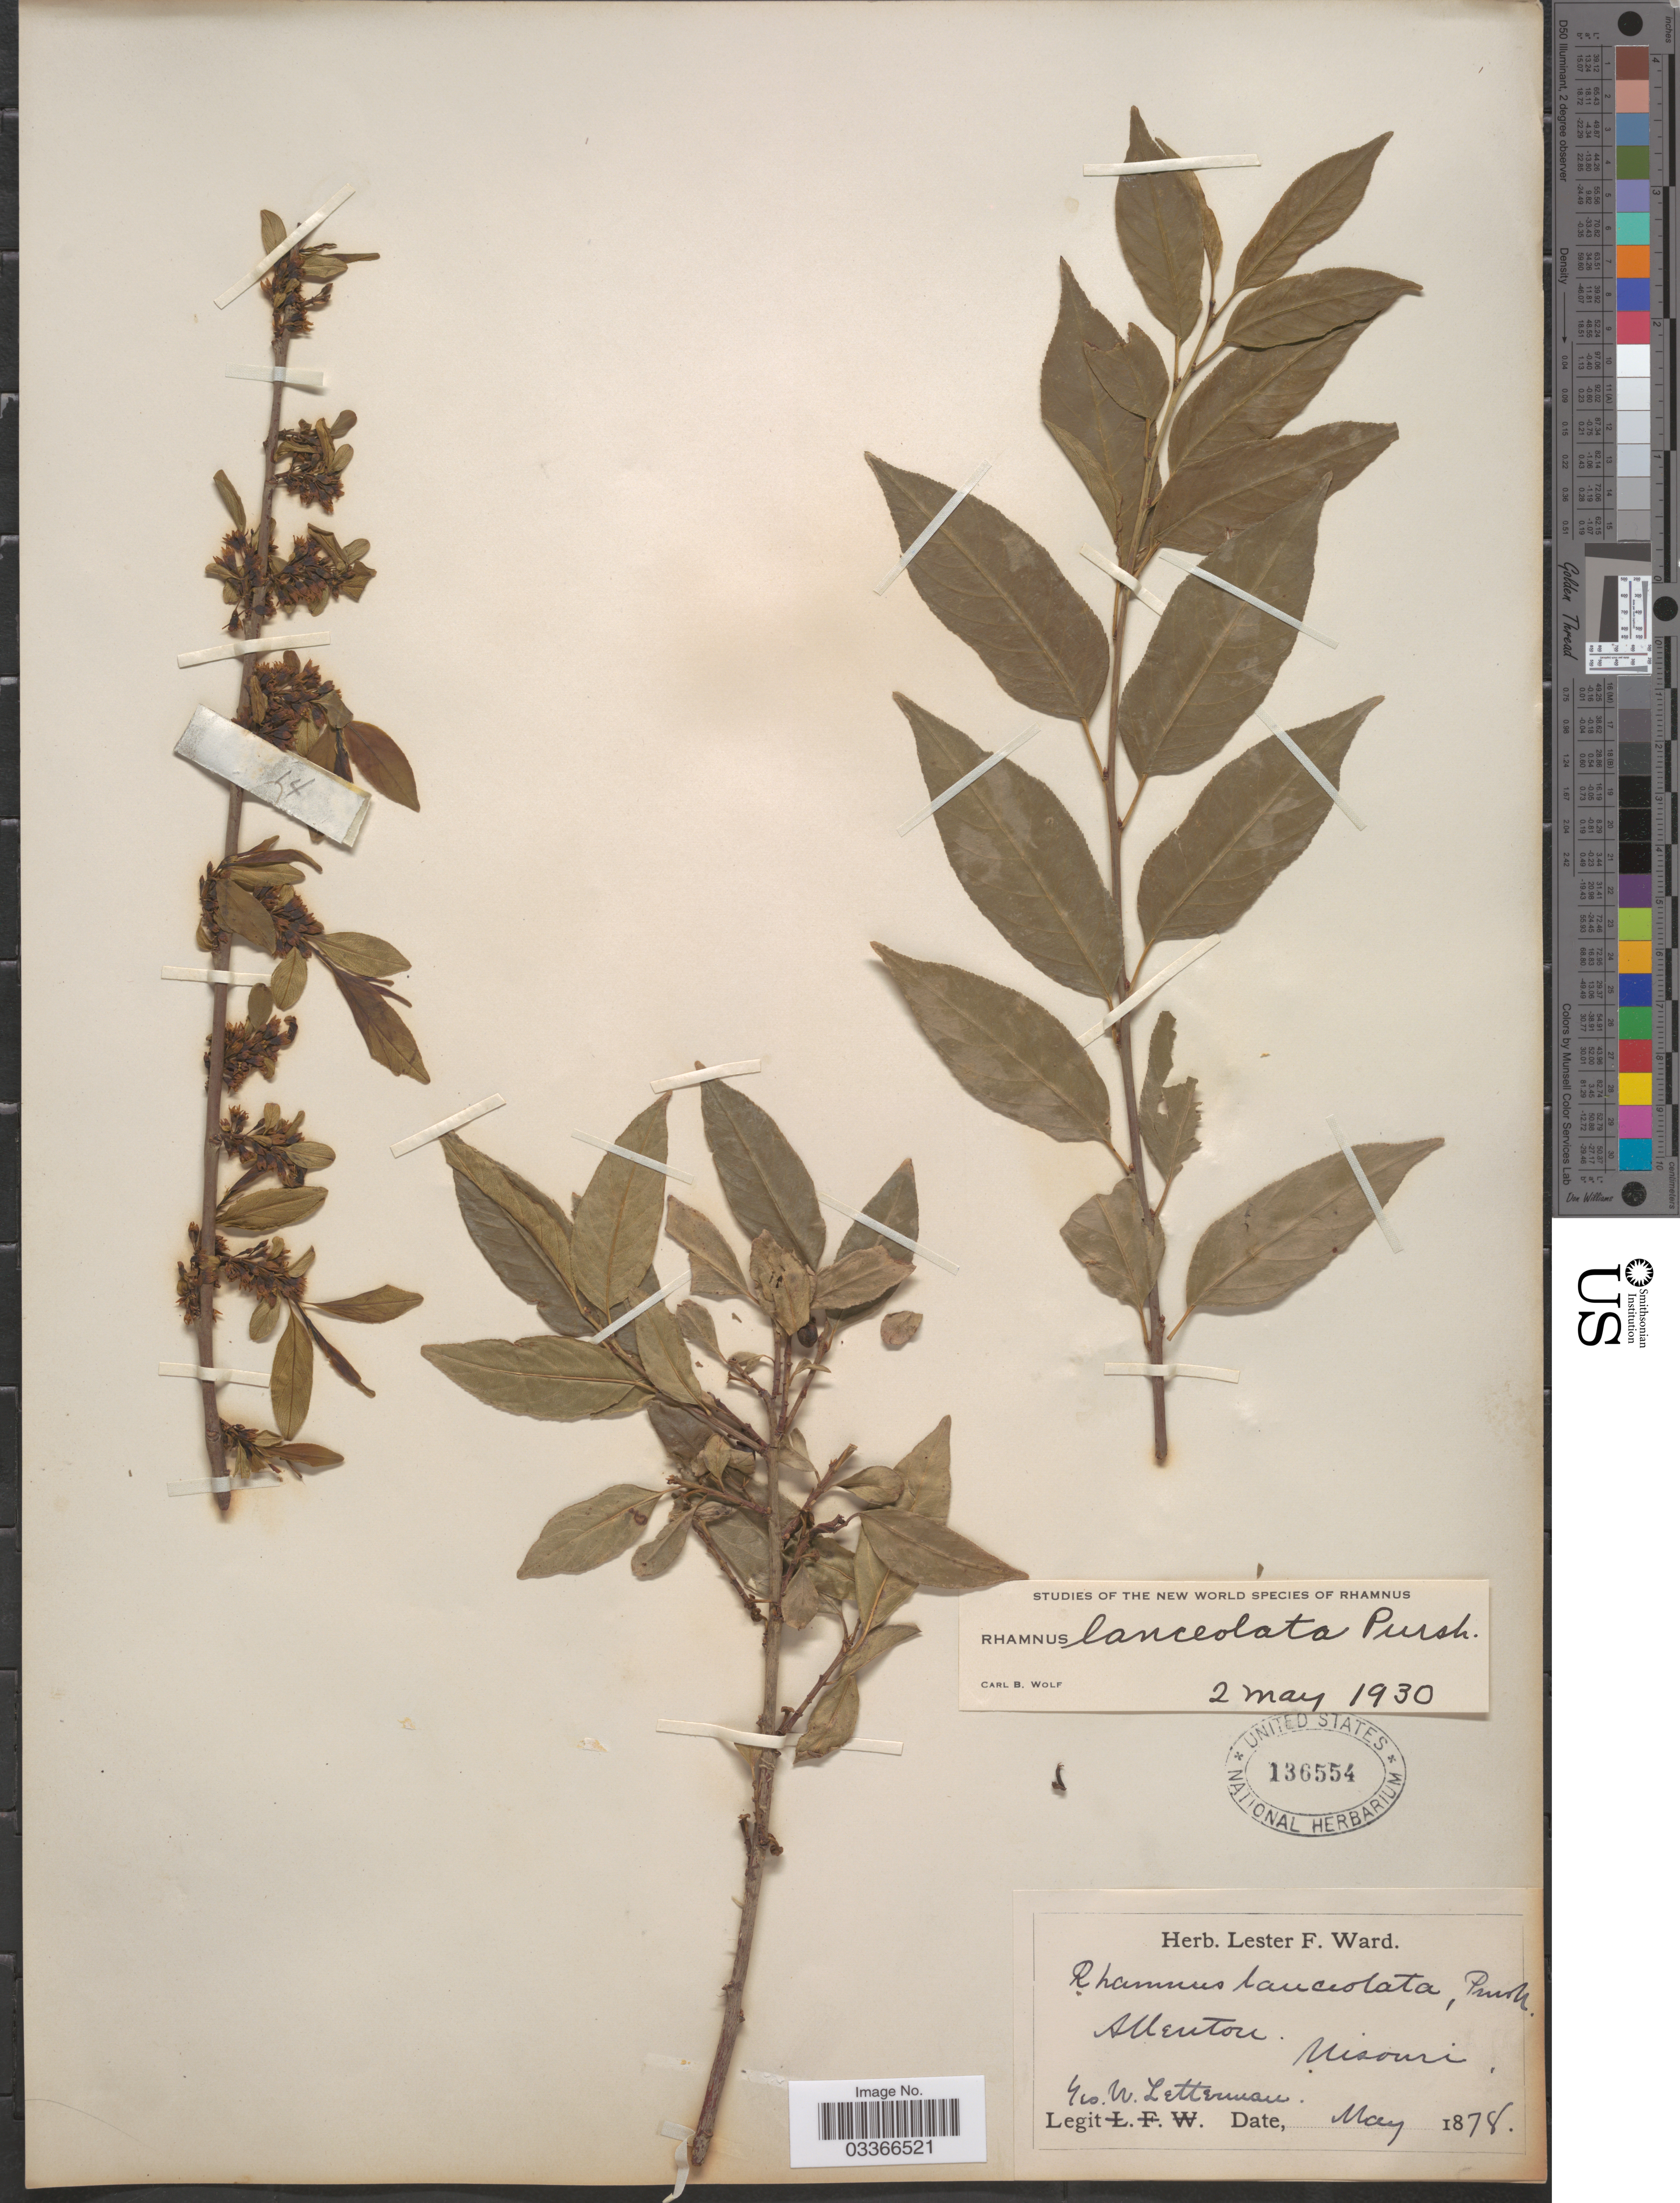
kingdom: Plantae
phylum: Tracheophyta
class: Magnoliopsida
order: Rosales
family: Rhamnaceae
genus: Rhamnus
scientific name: Rhamnus lanceolata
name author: Pursh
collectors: G. W. Letterman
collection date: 1878-05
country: United States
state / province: Missouri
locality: Allenton.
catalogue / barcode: US 136554